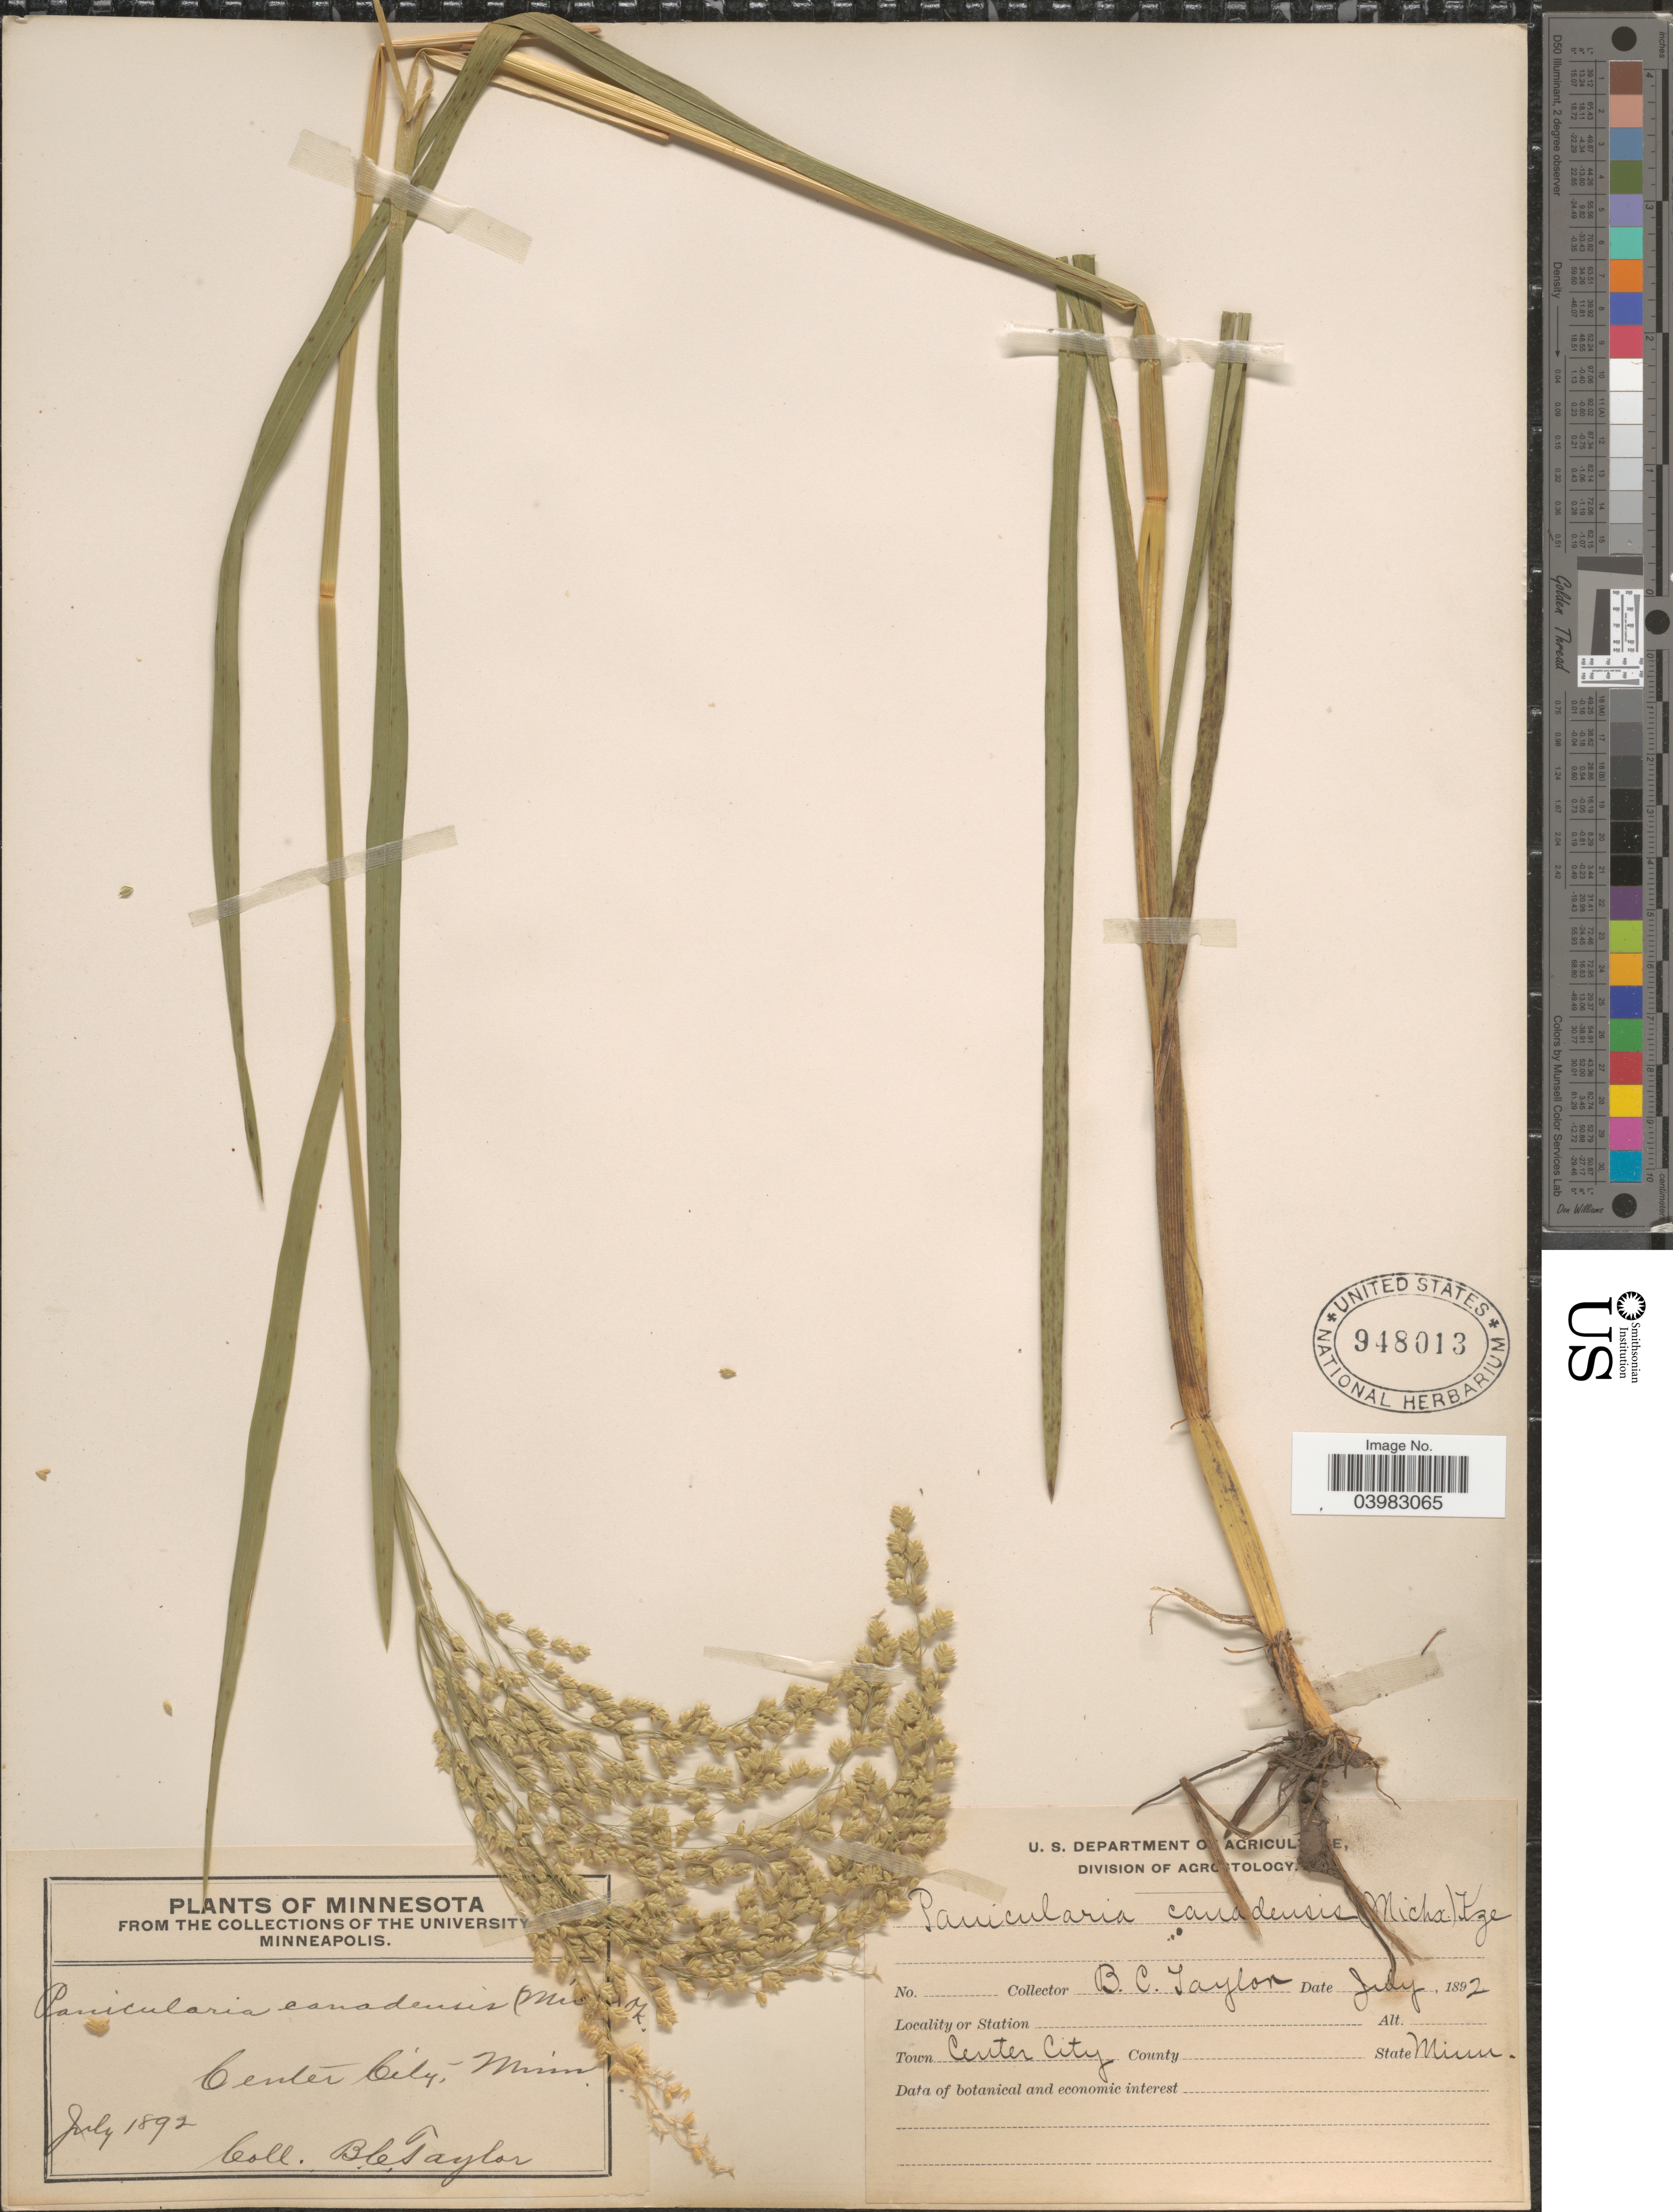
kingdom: Plantae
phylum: Tracheophyta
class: Liliopsida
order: Poales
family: Poaceae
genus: Glyceria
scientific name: Glyceria canadensis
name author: (Michx.) Trin.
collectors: B. C. Taylor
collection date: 1892-07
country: United States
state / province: Minnesota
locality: Town Center City.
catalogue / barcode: US 948013